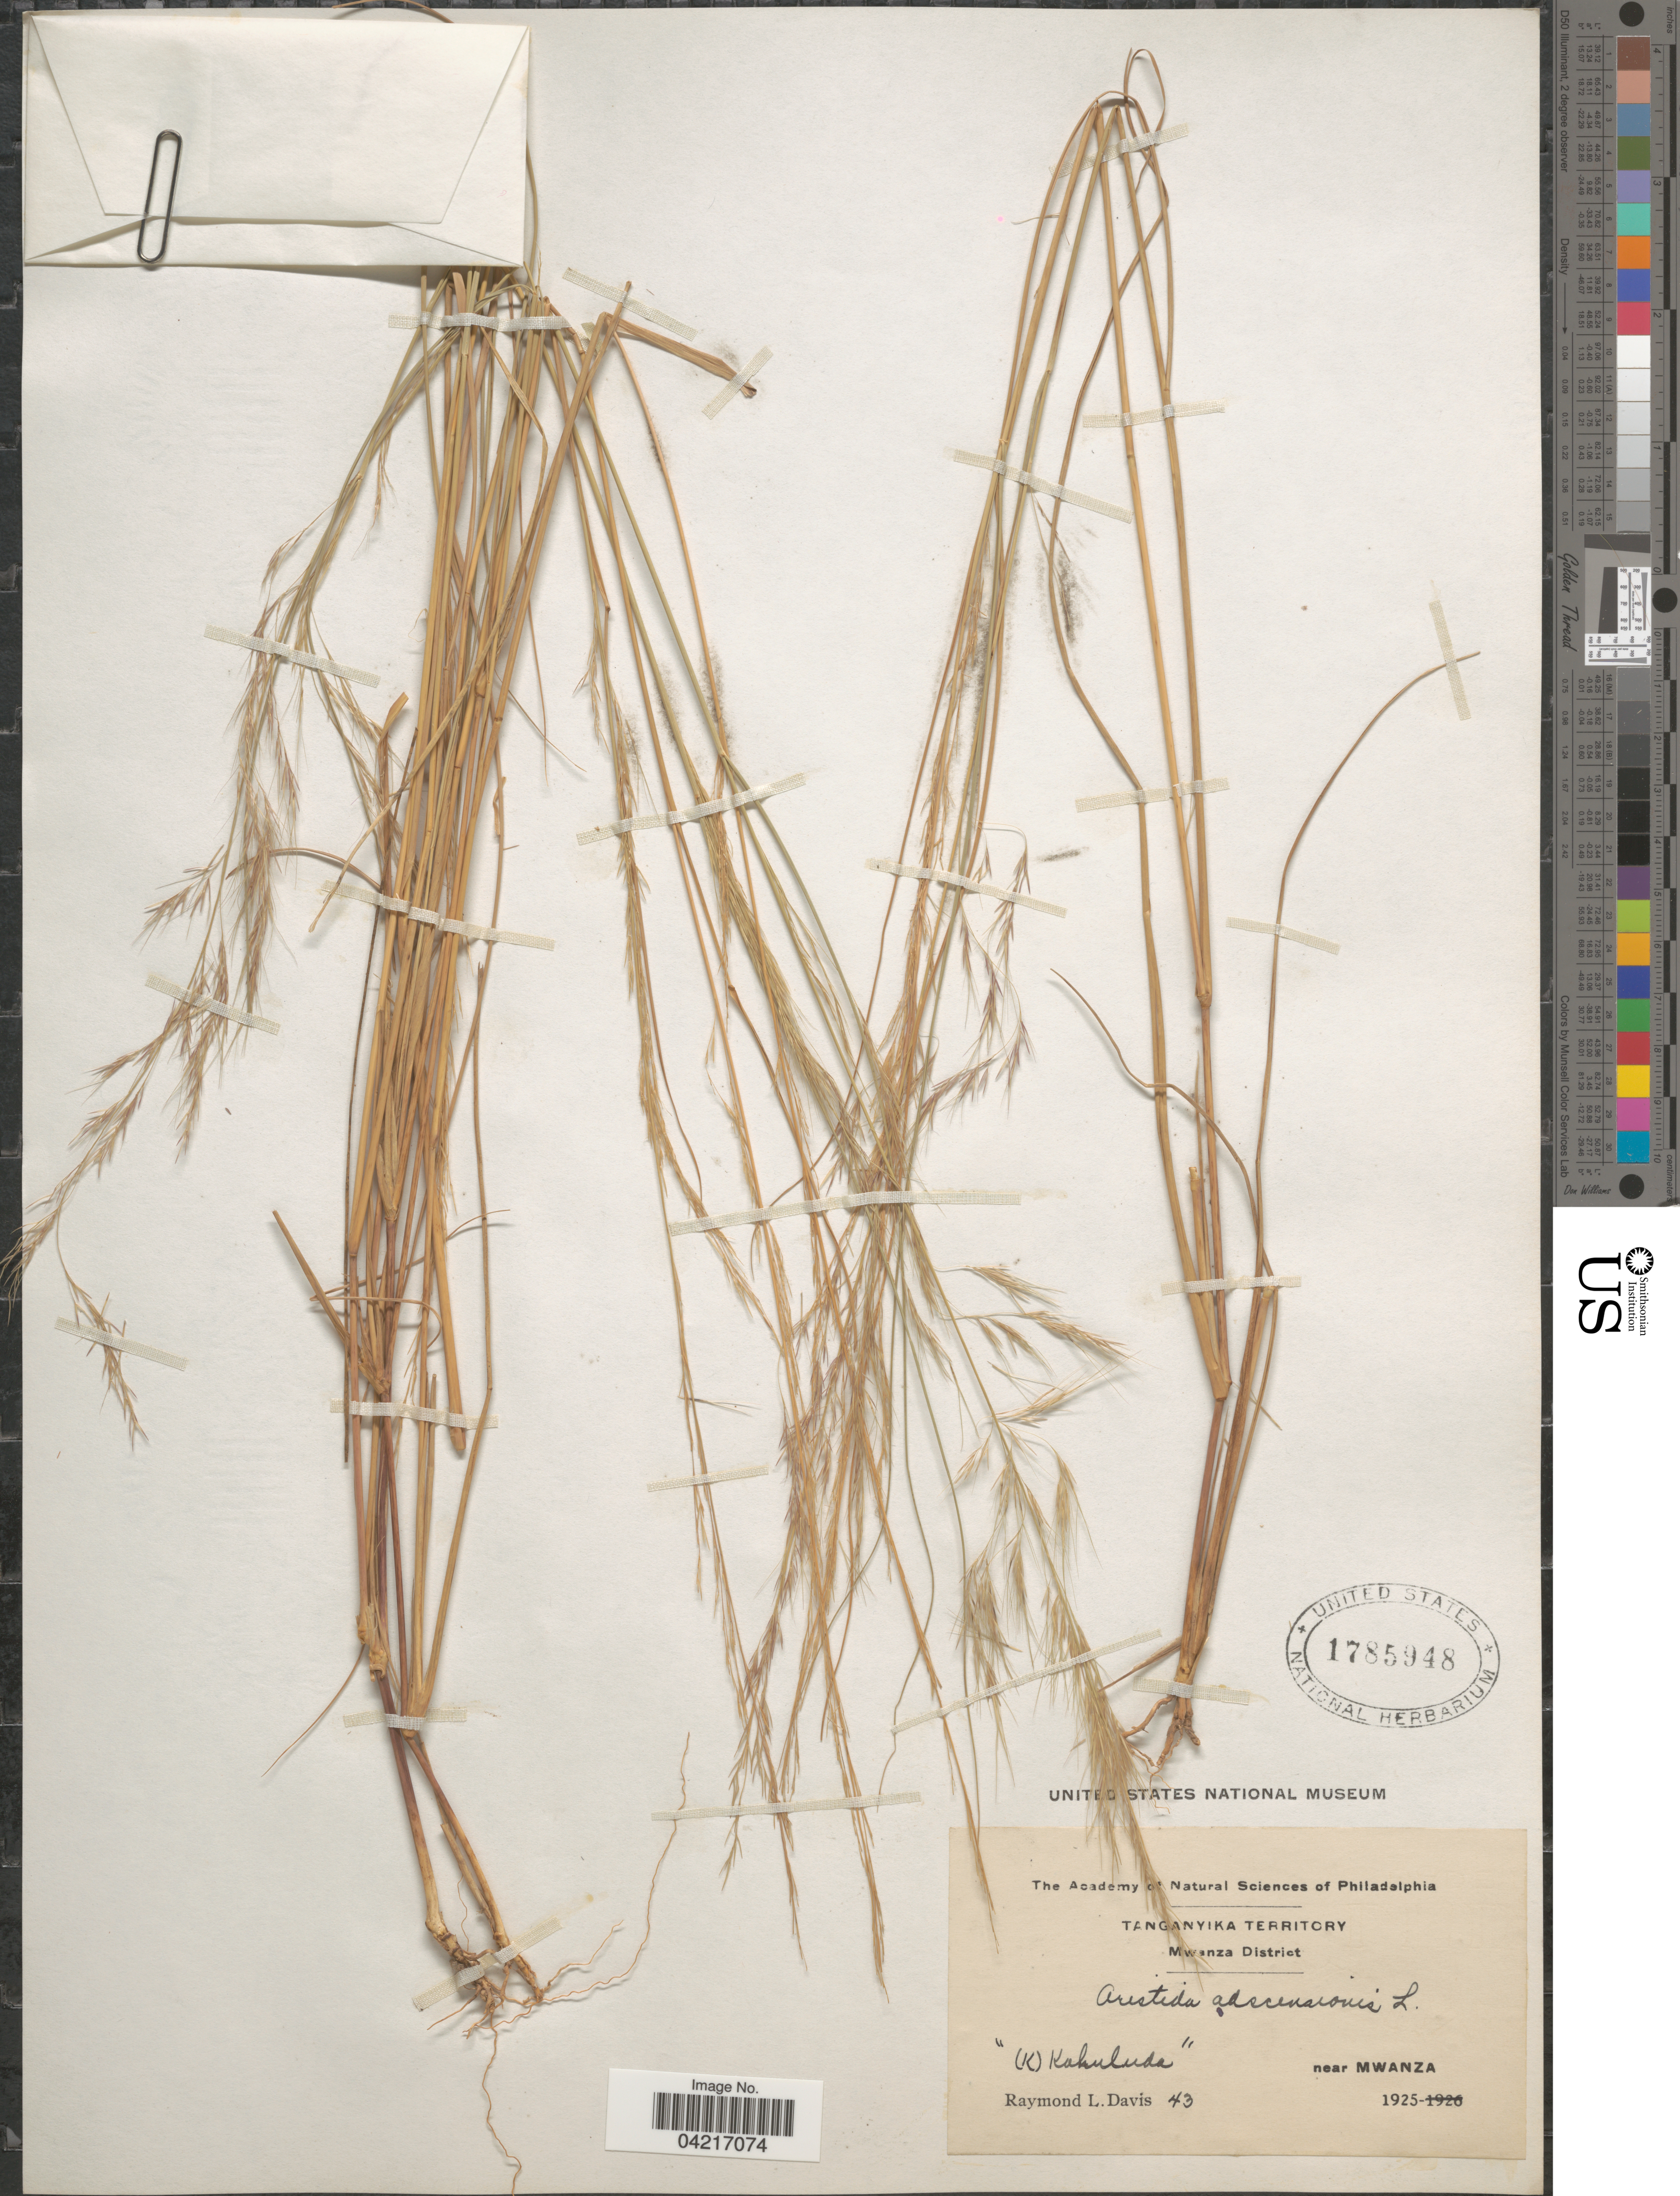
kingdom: Plantae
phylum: Tracheophyta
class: Liliopsida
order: Poales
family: Poaceae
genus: Aristida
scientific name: Aristida adscensionis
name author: L.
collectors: R. Davis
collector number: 43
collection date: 1925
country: Tanzania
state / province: Mwanza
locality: Tanganyika Territory. Mwanza District. "(K) Kahuluda" near Mwanza.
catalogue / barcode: US 1785948